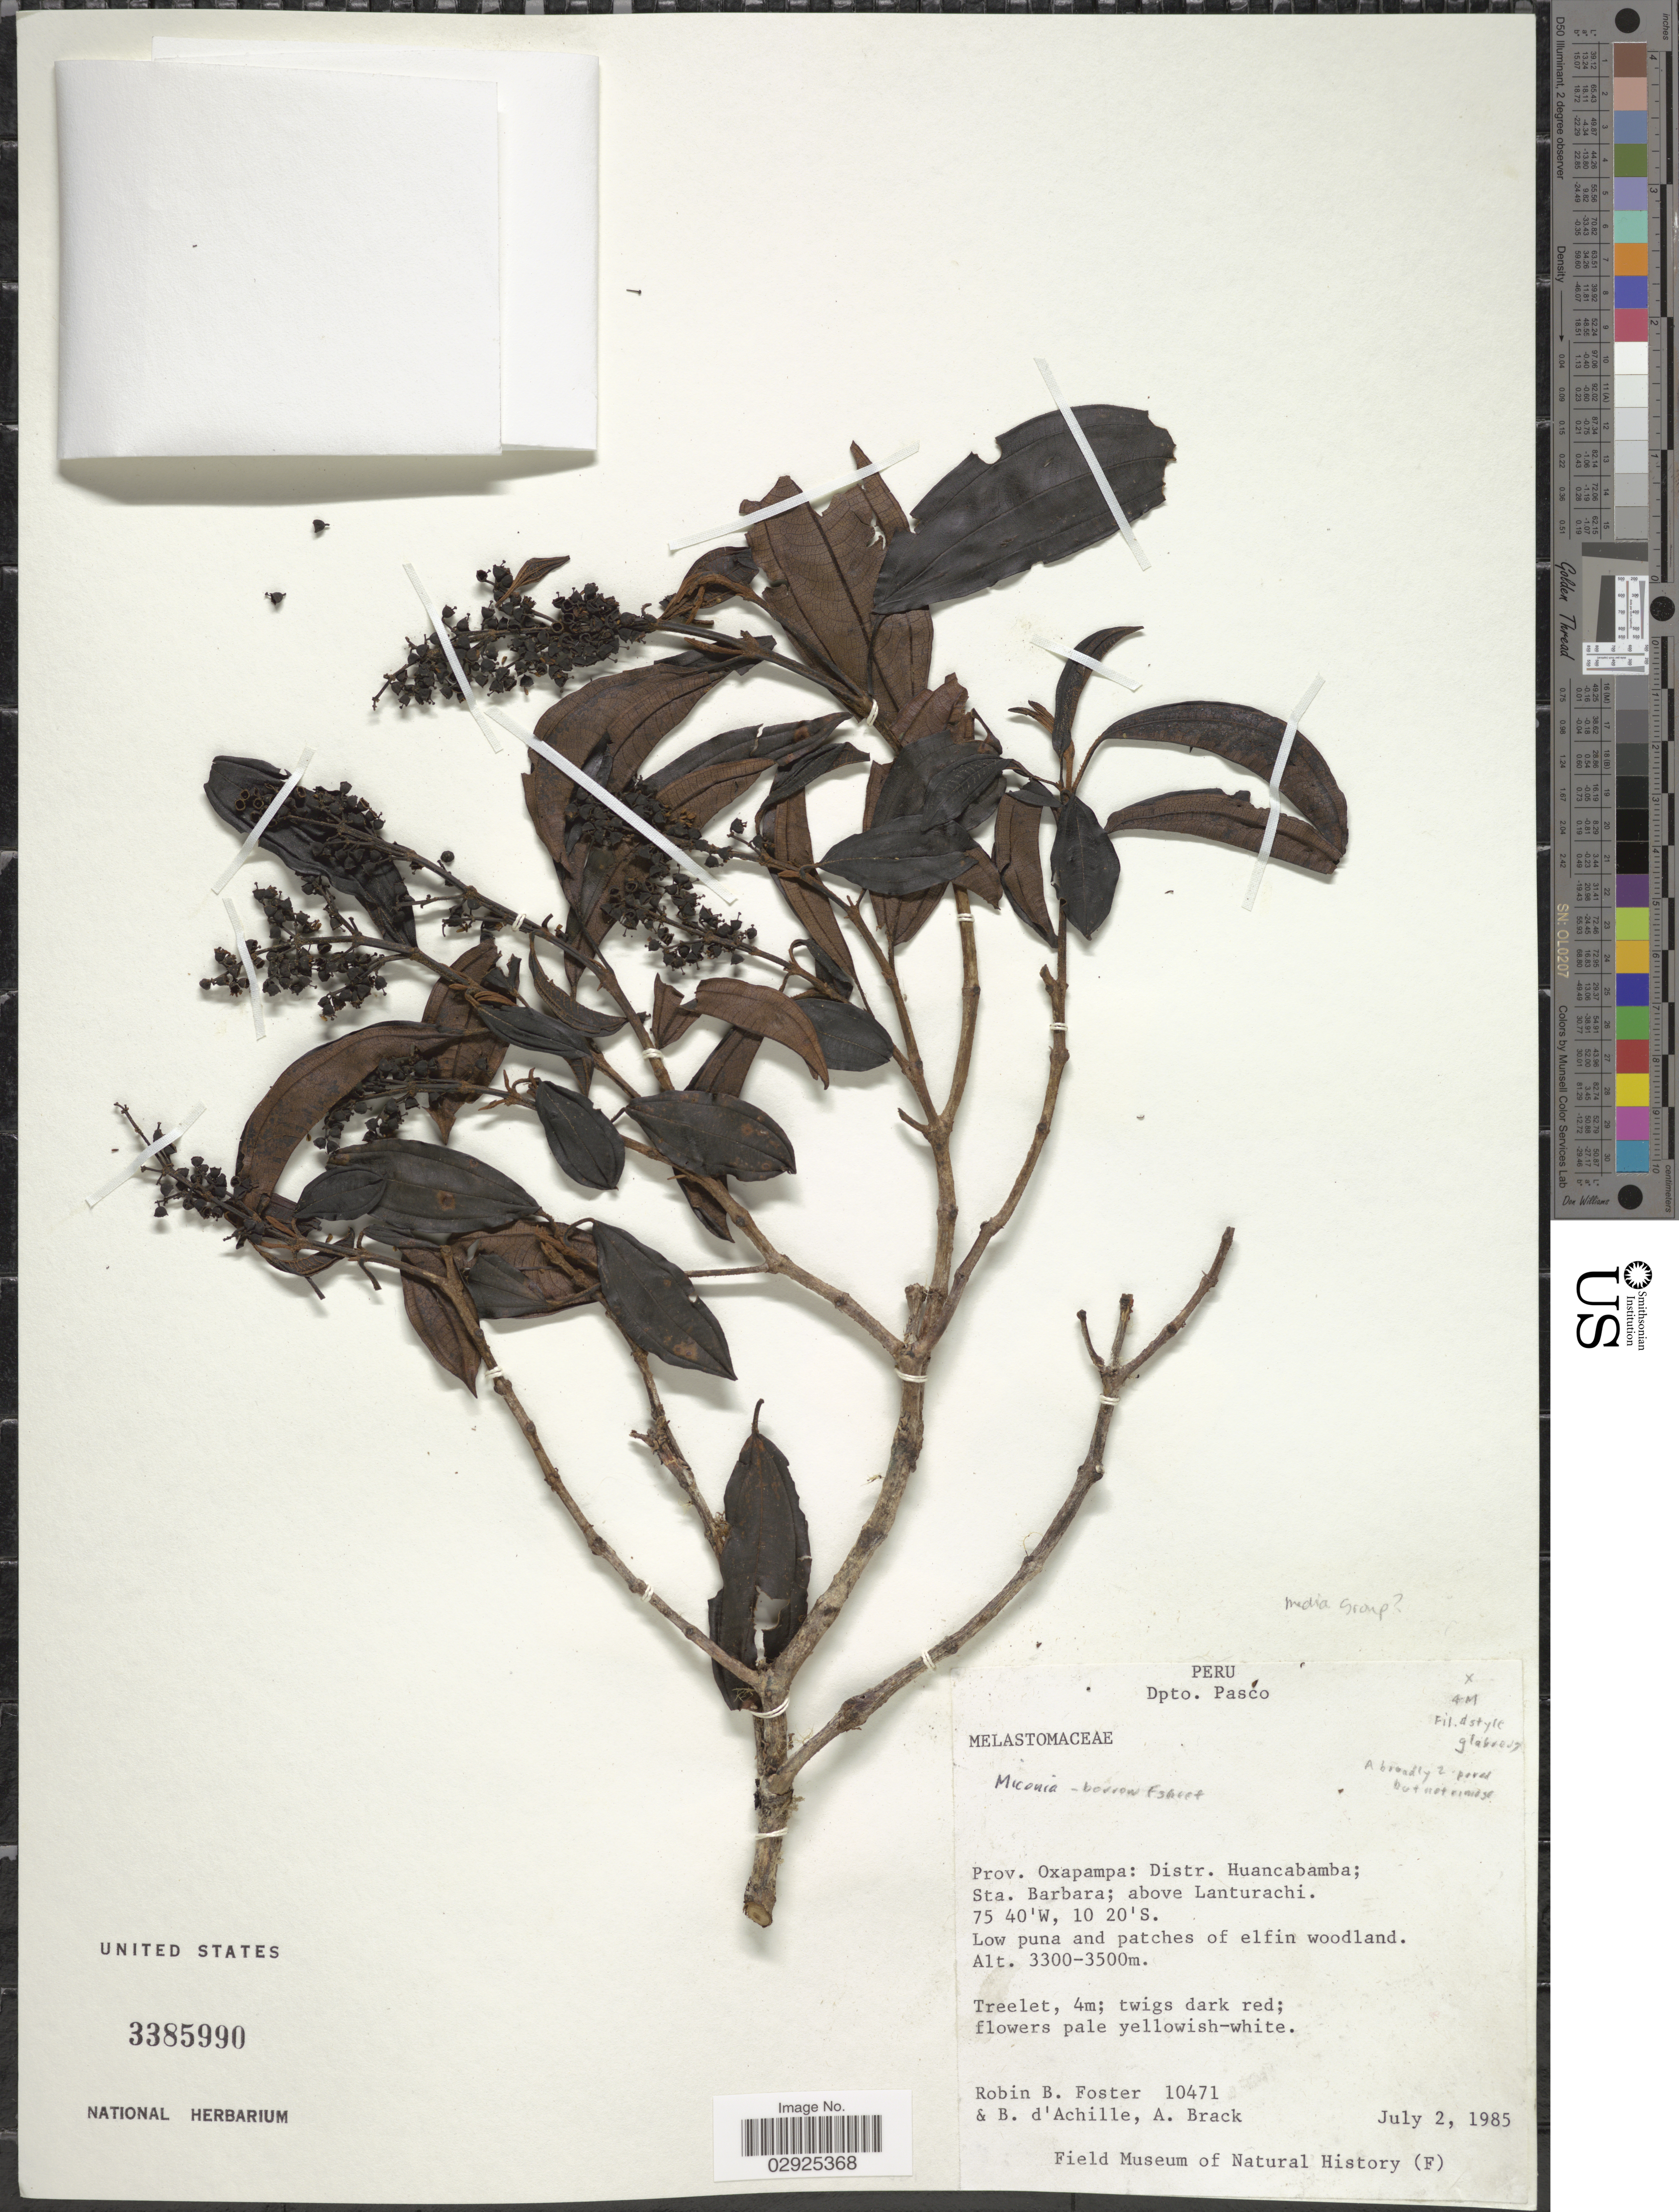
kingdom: Plantae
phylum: Tracheophyta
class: Magnoliopsida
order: Myrtales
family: Melastomataceae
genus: Miconia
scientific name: Miconia sp.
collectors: R. B. Foster, B. d'Achille & A. Brack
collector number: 10471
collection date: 1985-07-02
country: Peru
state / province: Pasco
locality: Dpto. Pasco, Prov. Oxapampa: Distr. Huancabamba, Sta. Barbara: above Lanturachi.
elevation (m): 3300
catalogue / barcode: US 3385990